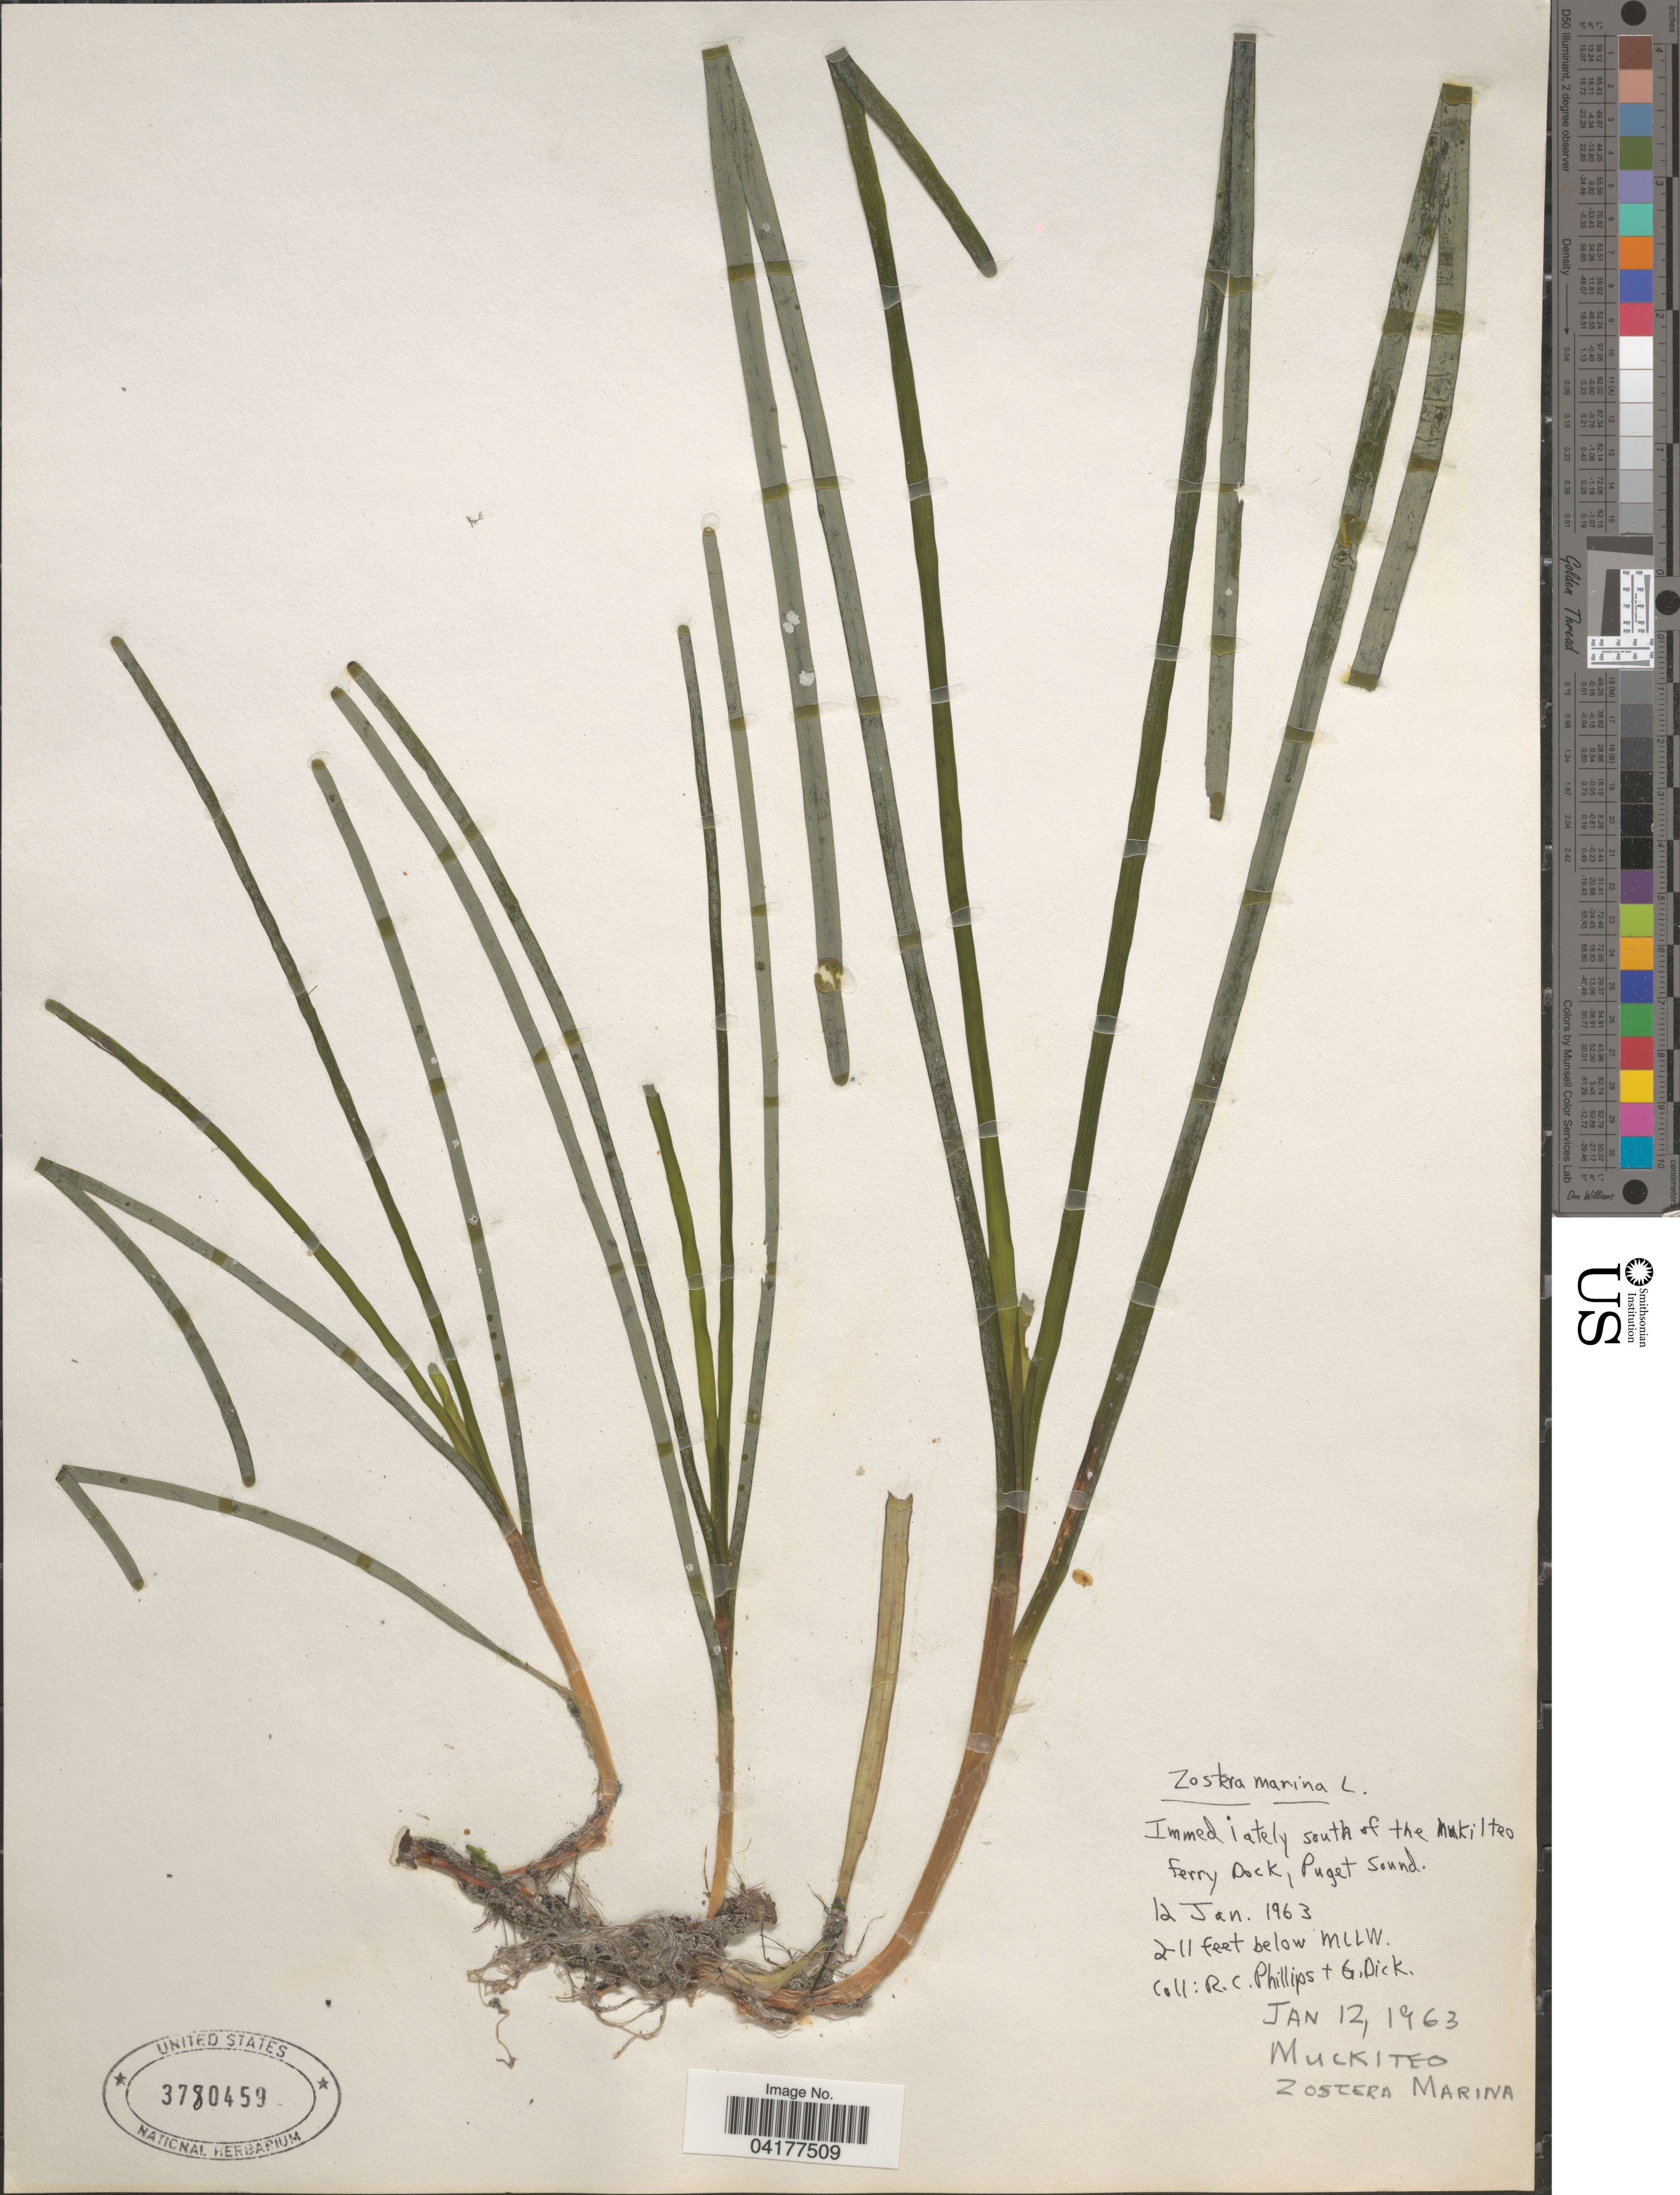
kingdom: Plantae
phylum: Tracheophyta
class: Liliopsida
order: Alismatales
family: Zosteraceae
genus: Zostera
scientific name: Zostera marina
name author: L.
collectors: R. C. Phillips & G. Dick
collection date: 1963-01-12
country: United States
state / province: Washington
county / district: King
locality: Immediately south of the Mukilteo Ferry Dock, Puget Sound. 2-11 feet below MLLW. Muckiteo.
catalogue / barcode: US 3780459